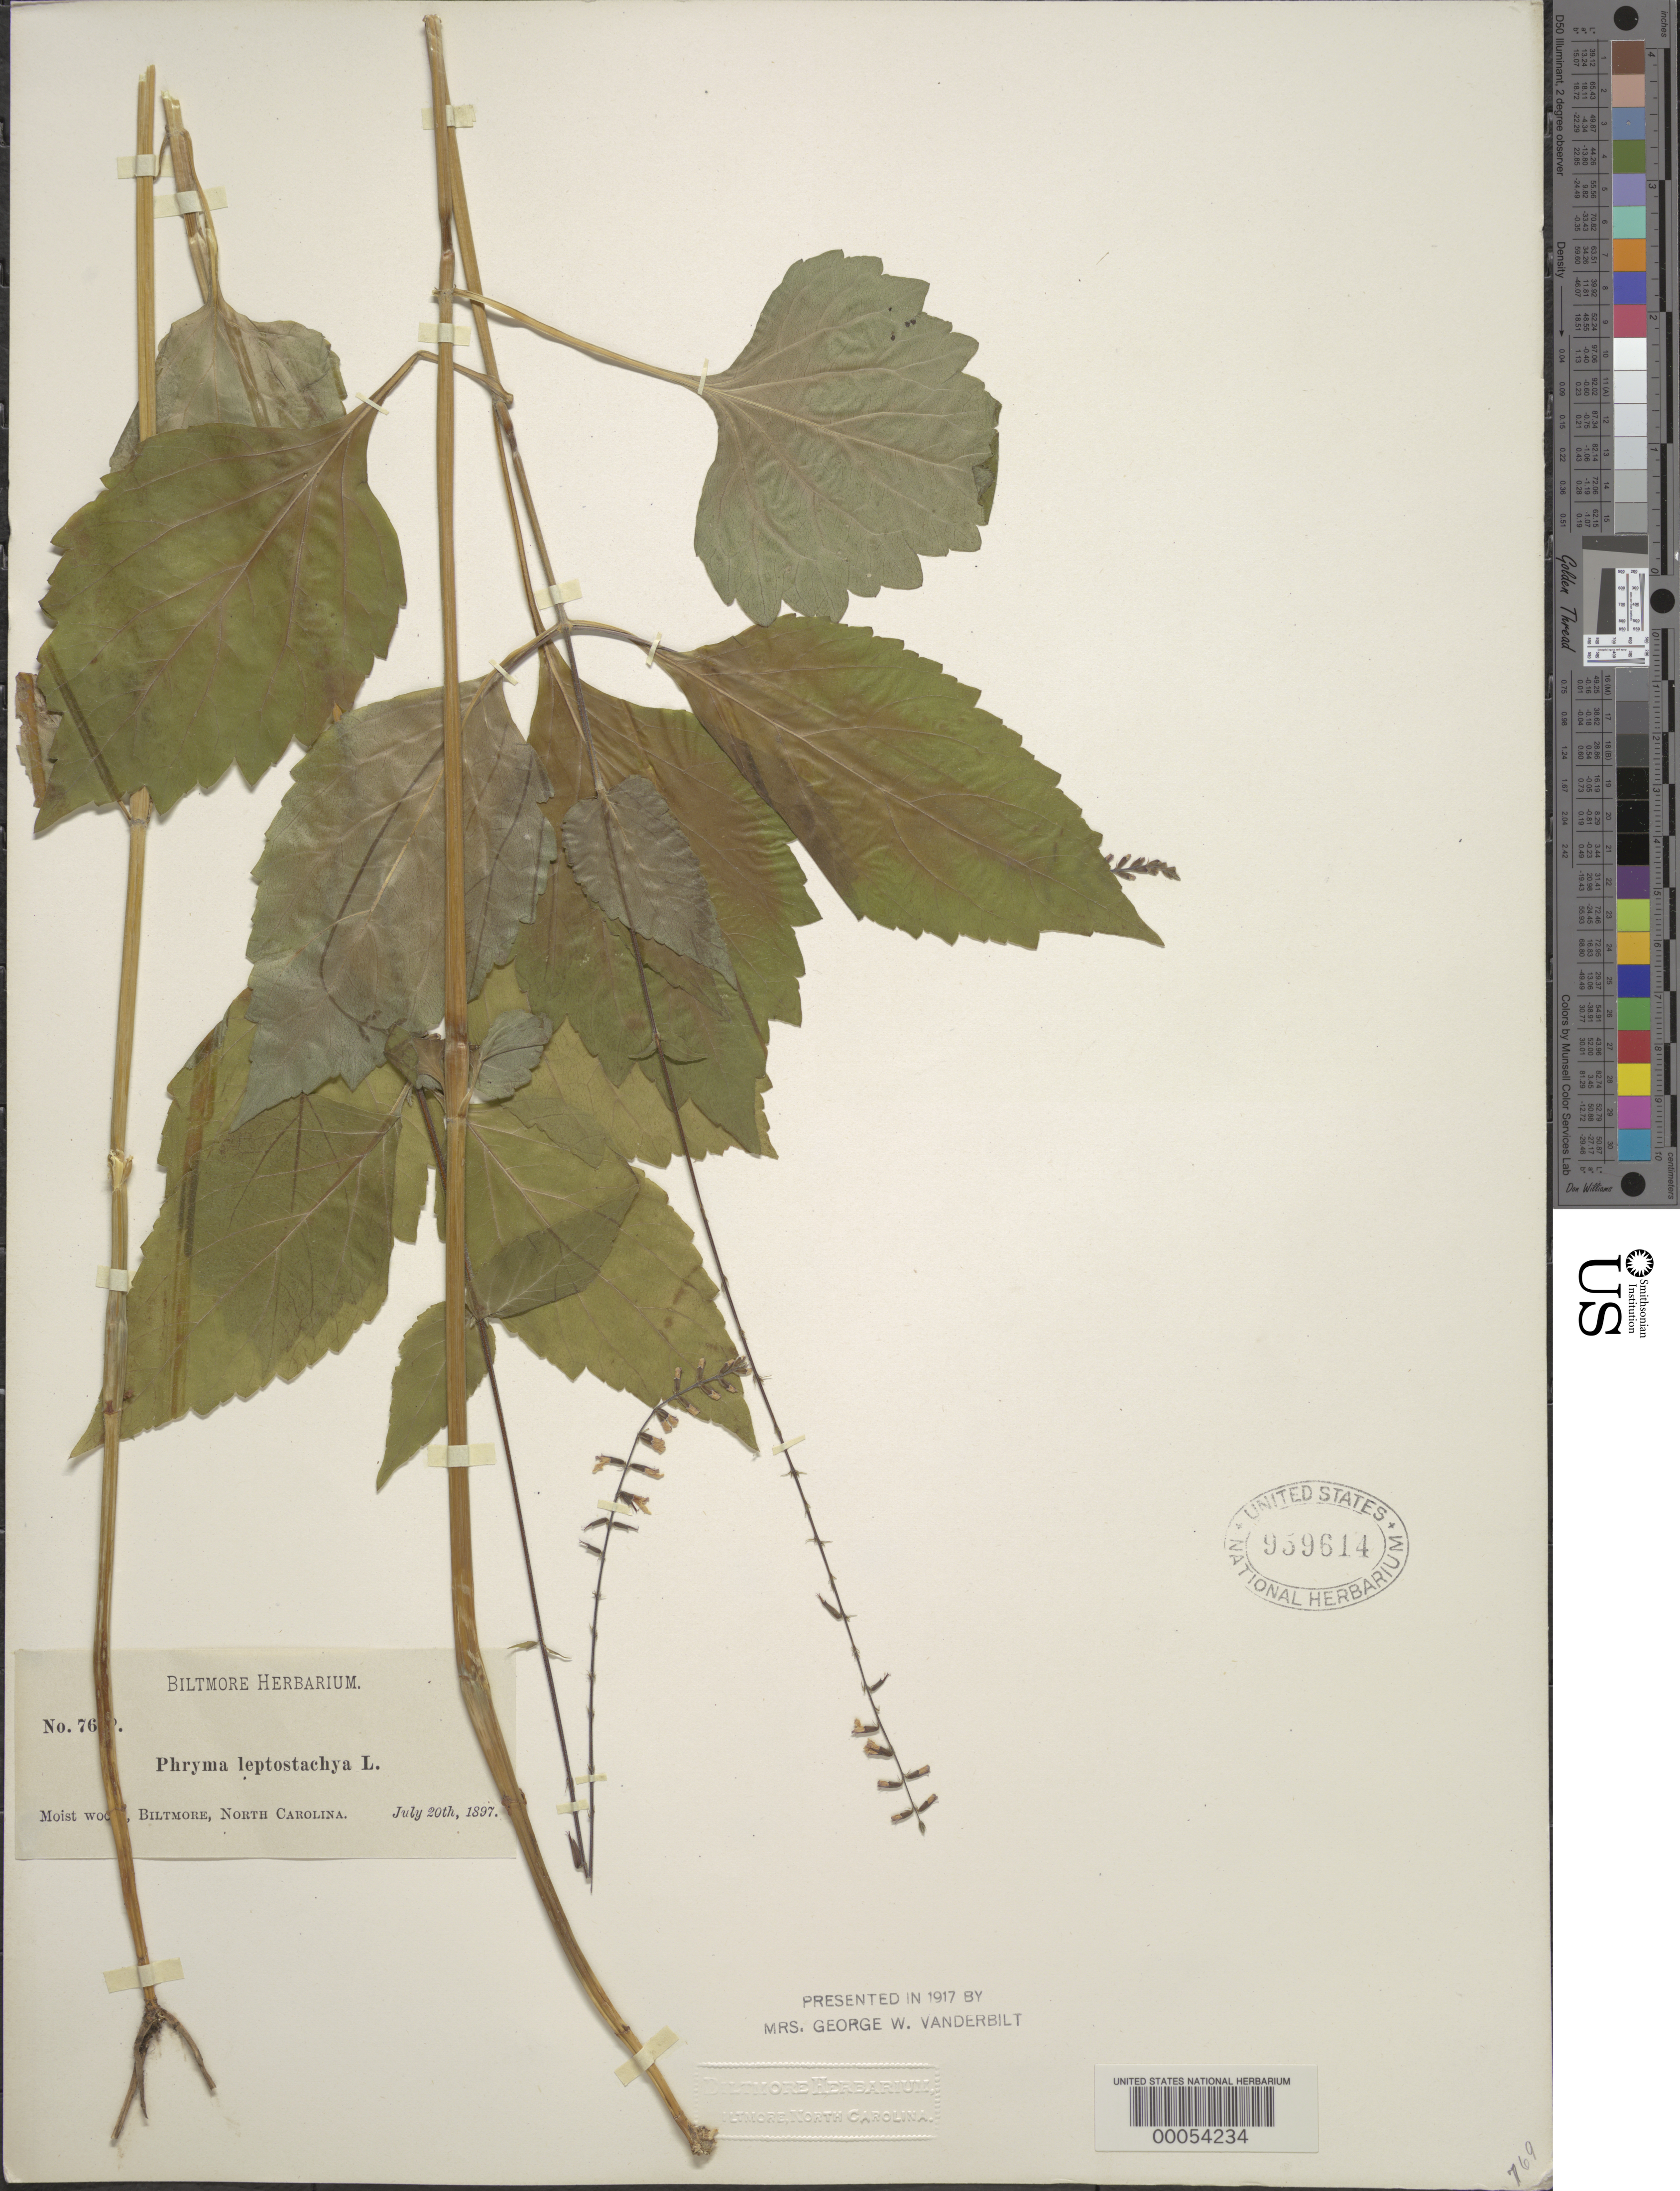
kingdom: Plantae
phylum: Tracheophyta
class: Magnoliopsida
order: Lamiales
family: Phrymaceae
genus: Phryma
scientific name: Phryma leptostachya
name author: L.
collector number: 769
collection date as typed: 20 Jul 1897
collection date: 1897-07-20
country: United States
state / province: North Carolina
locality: Biltmore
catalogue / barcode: US 959614